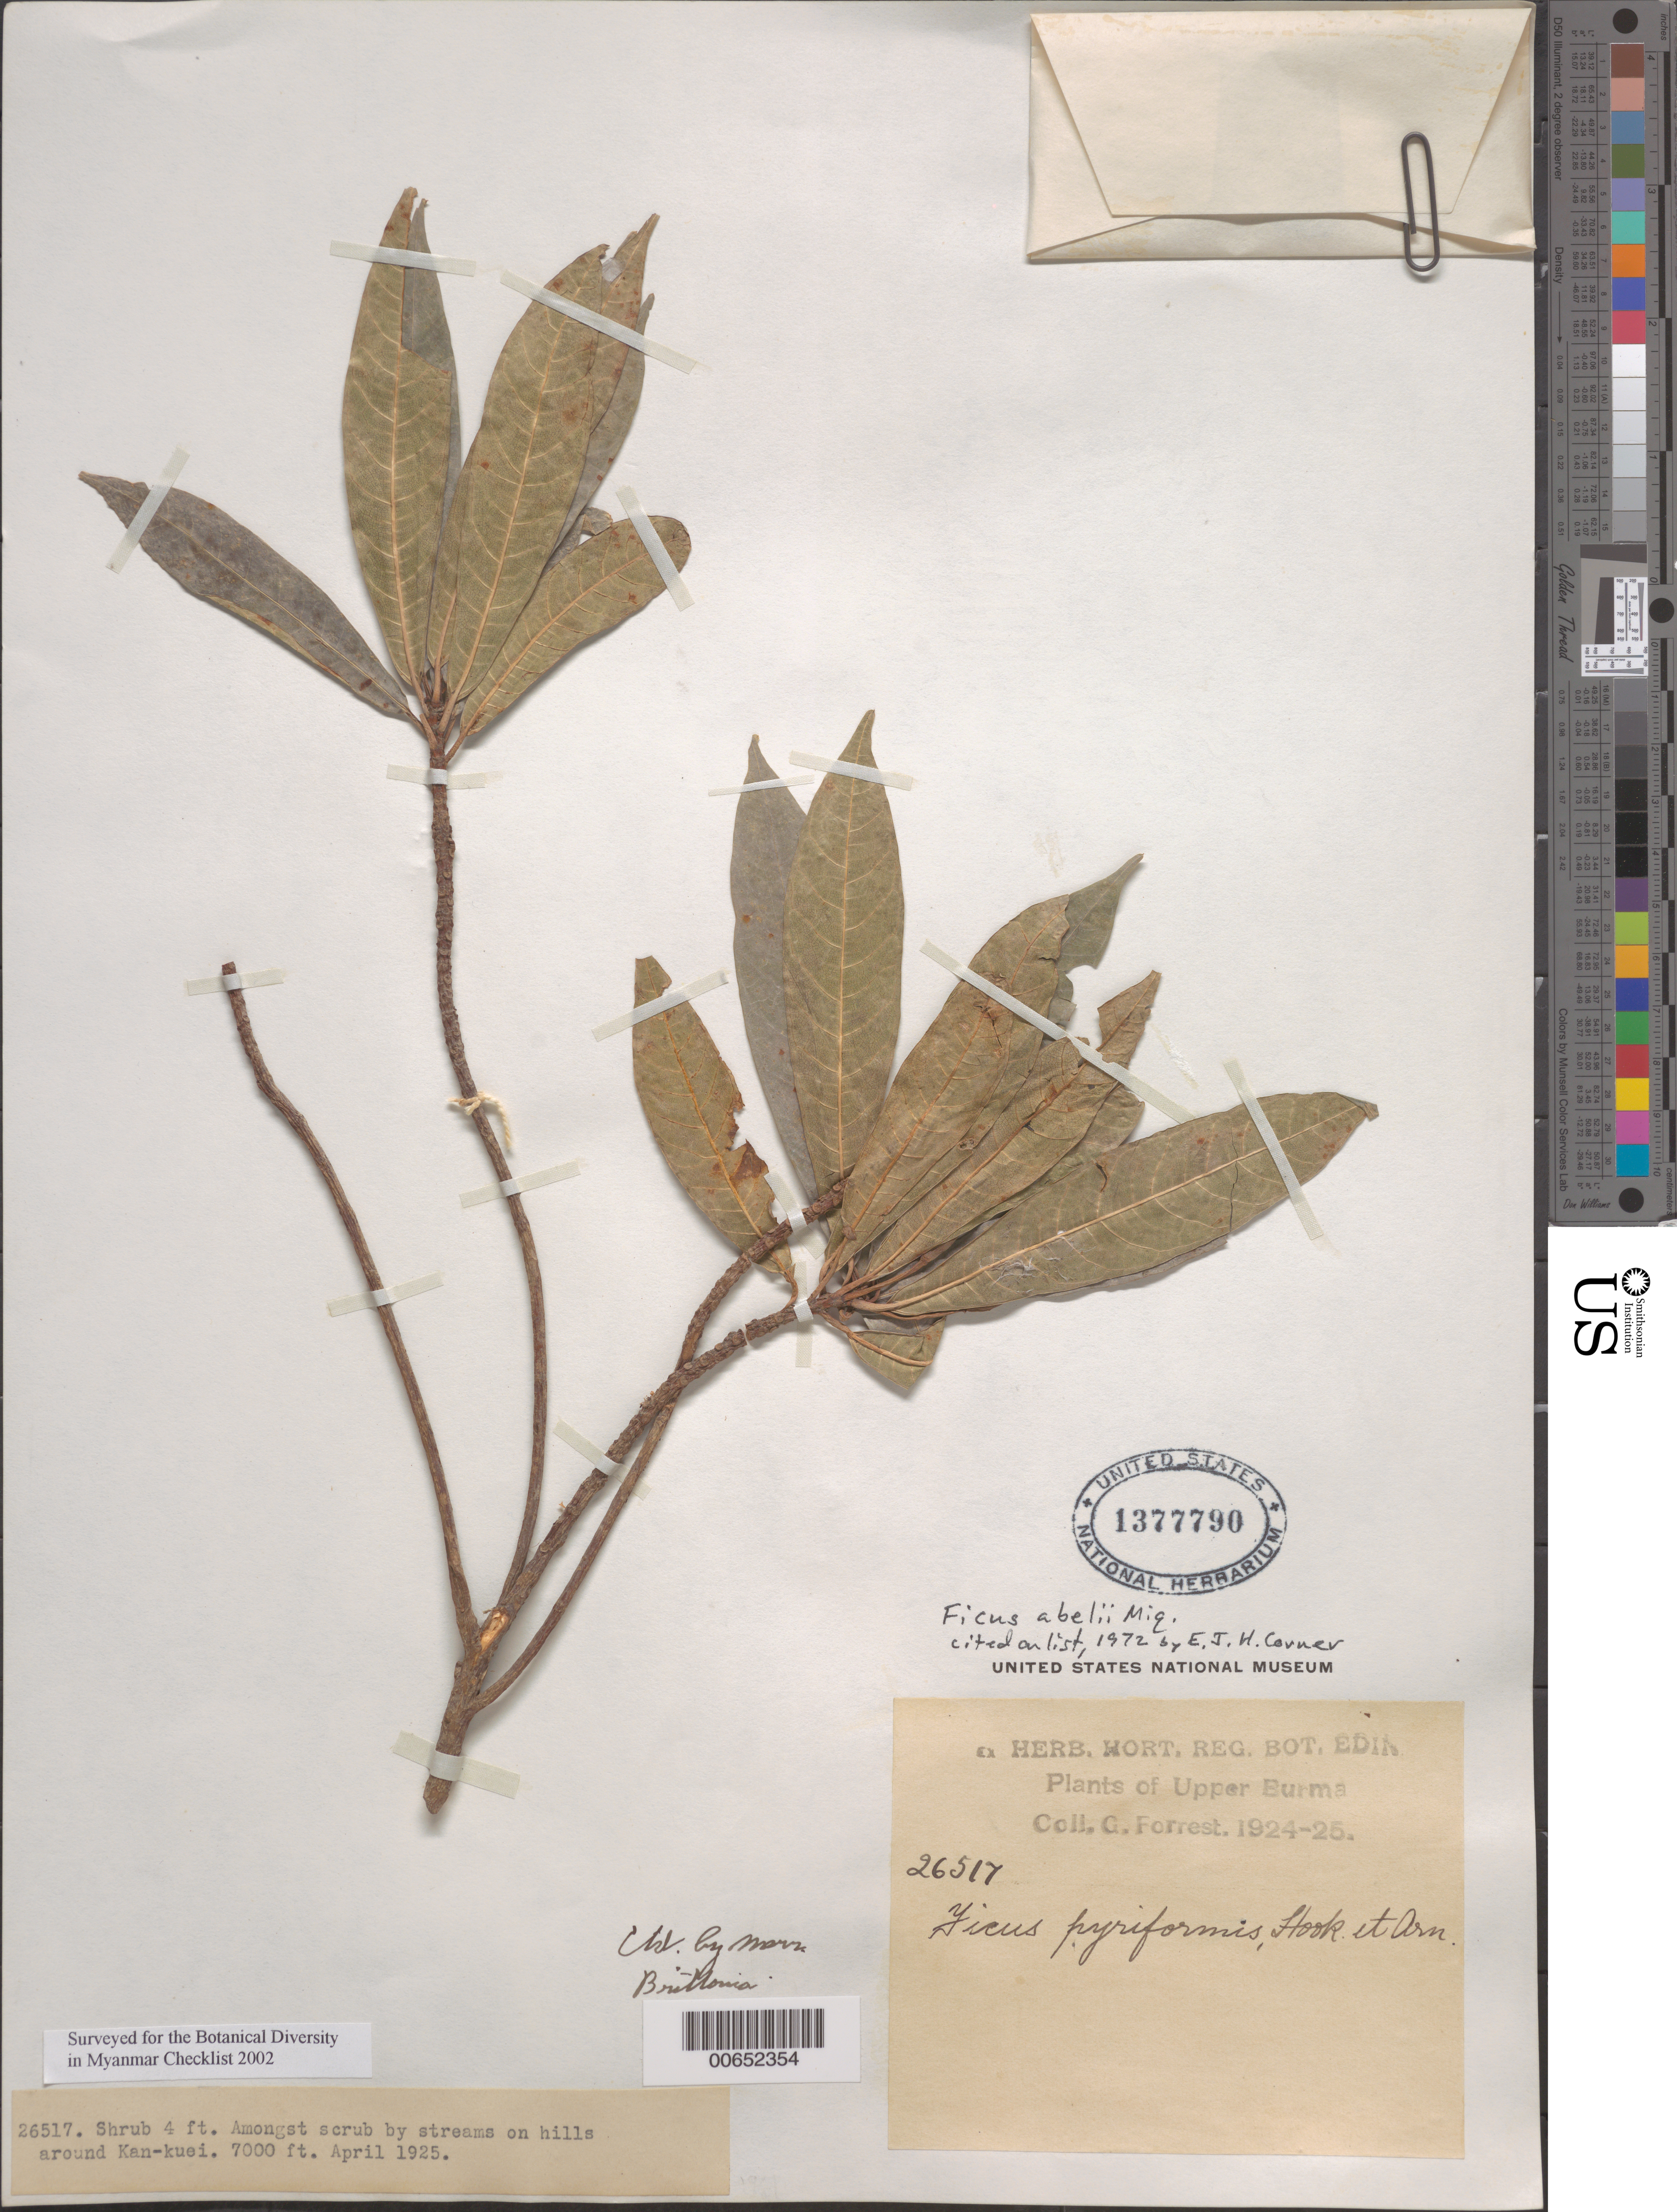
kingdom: Plantae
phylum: Tracheophyta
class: Magnoliopsida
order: Rosales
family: Moraceae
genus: Ficus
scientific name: Ficus abelii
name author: Miq.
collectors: G. Forrest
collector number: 26517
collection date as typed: Apr 1925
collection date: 1925-04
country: Myanmar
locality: Upper Burma, Kan-kuei.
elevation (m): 2134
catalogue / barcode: US 1377790